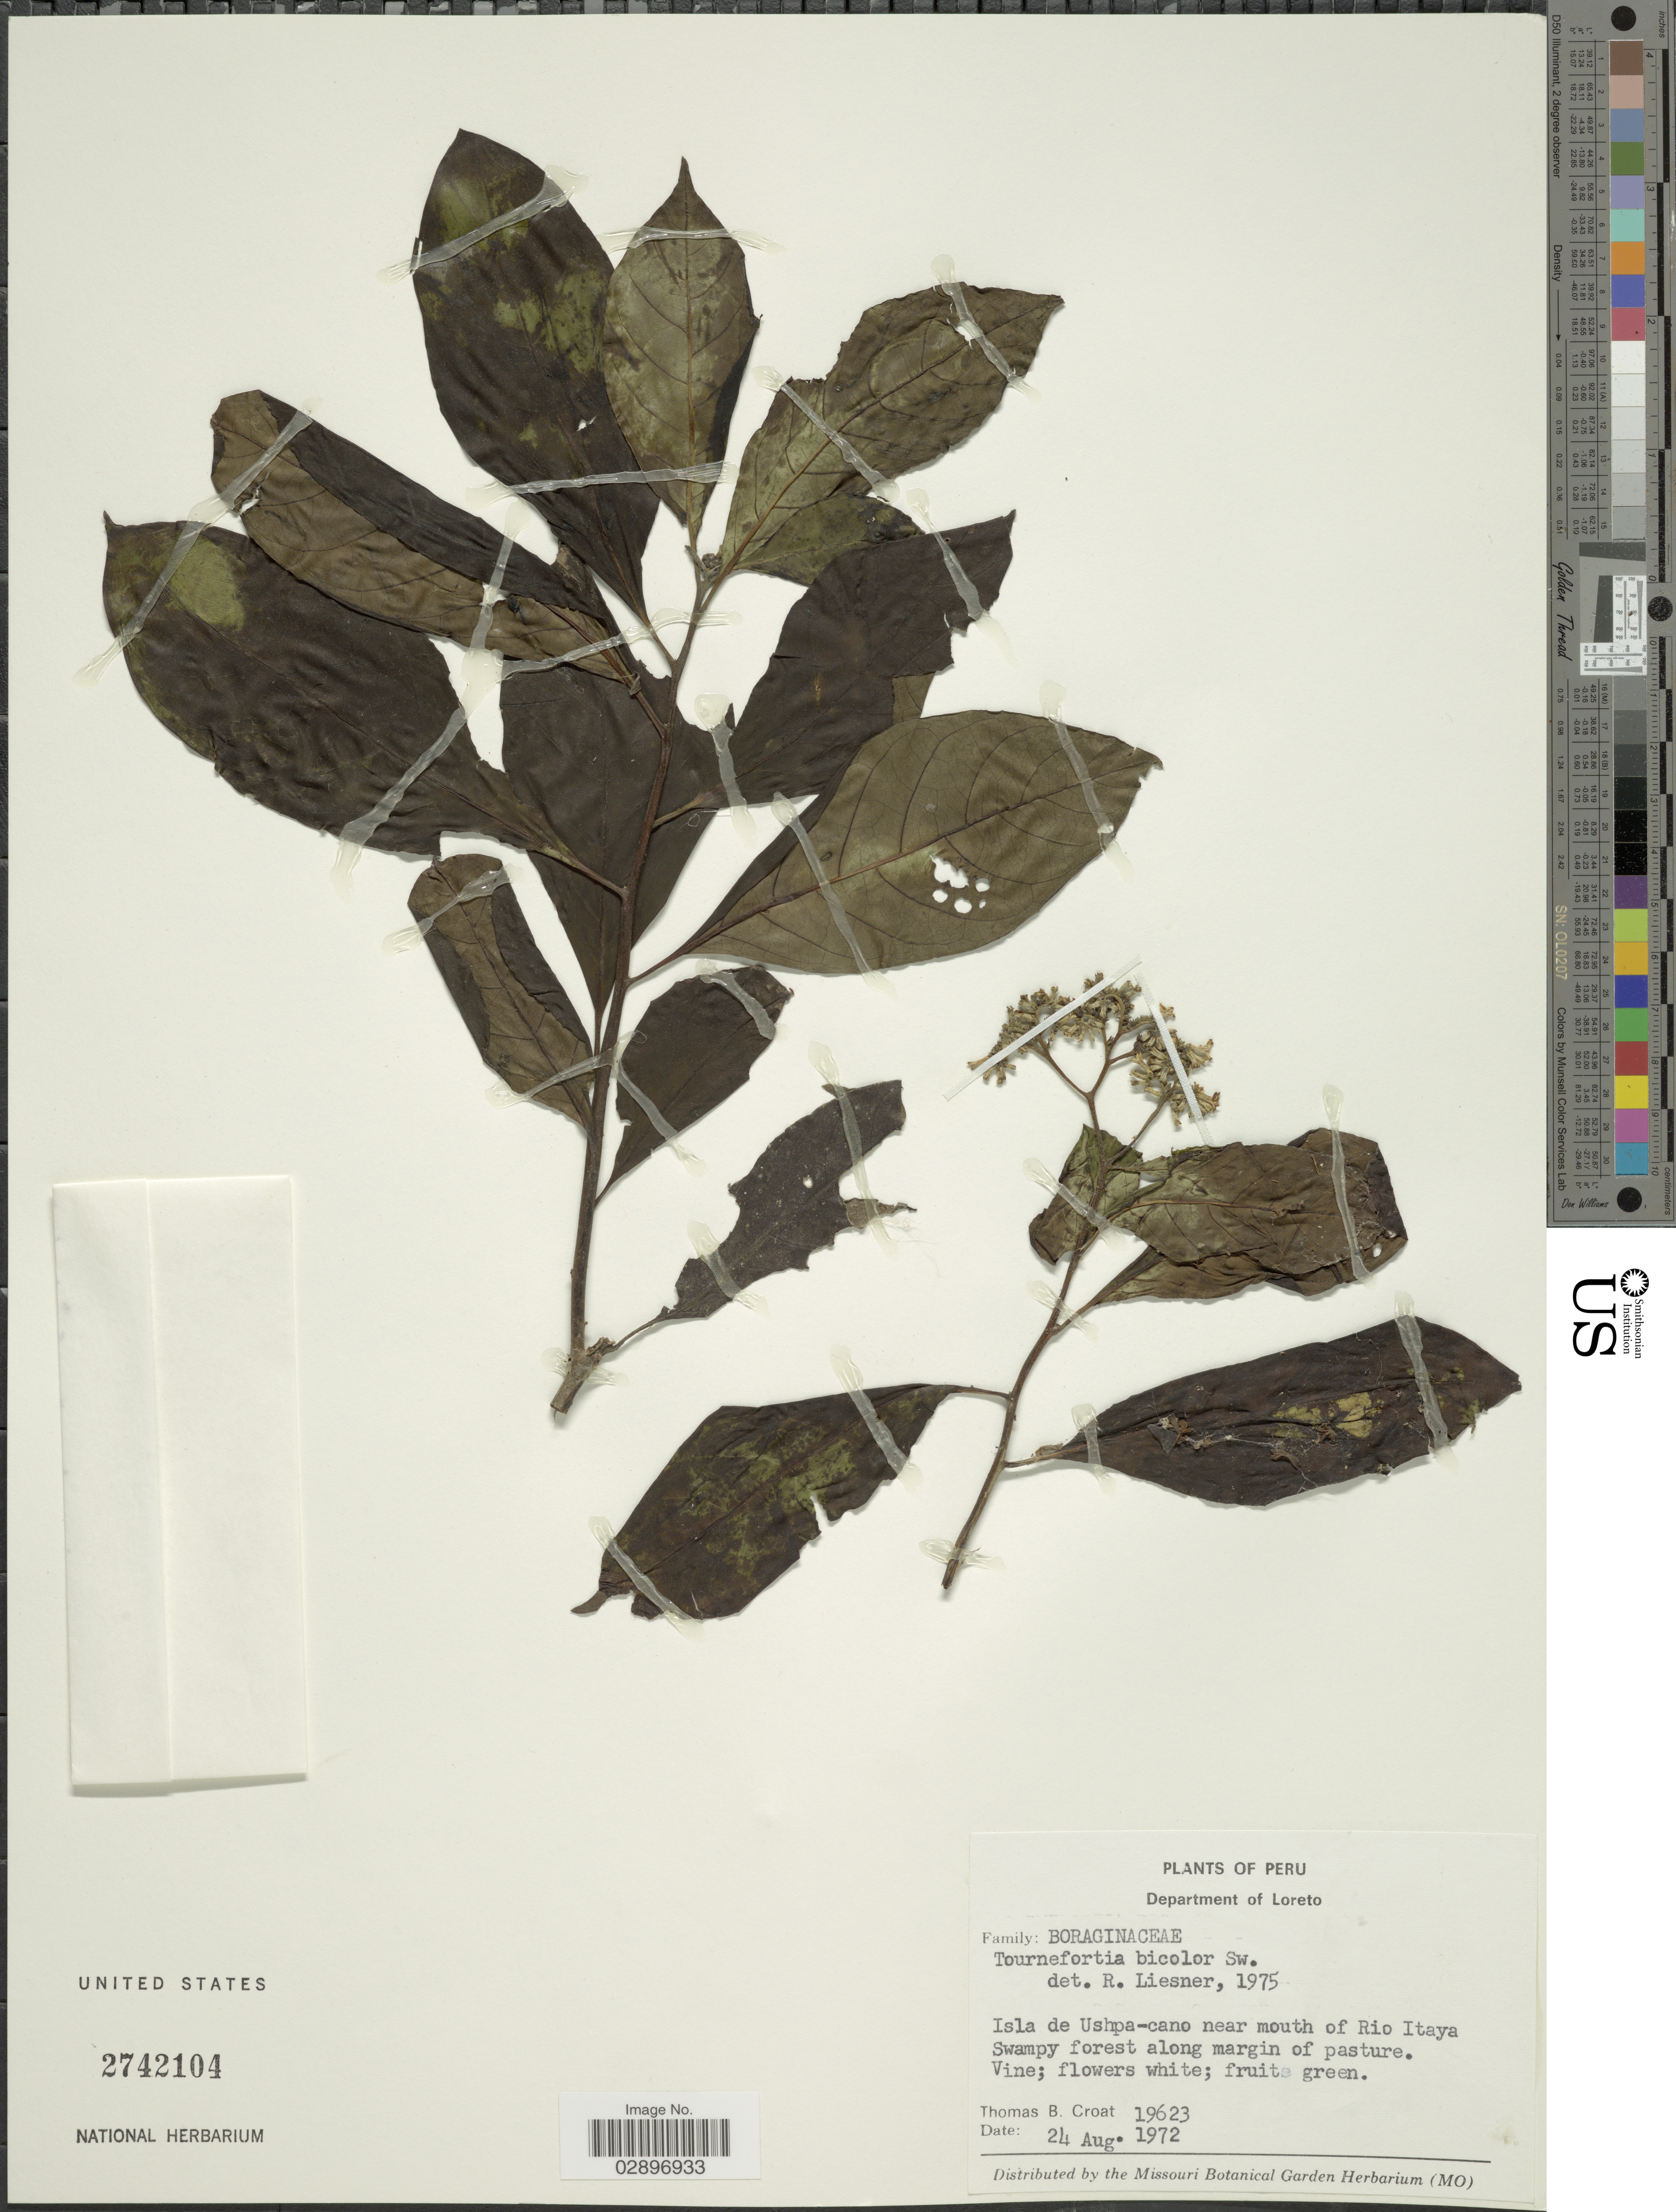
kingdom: Plantae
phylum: Tracheophyta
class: Magnoliopsida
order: Boraginales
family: Heliotropiaceae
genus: Tournefortia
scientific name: Tournefortia bicolor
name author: Sw.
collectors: T. B. Croat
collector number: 19623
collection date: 1972-08-24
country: Peru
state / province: Loreto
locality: Department of Loreto. Isla de Ushpa-cano near mouth of Rio Itaya.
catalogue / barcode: US 2742104